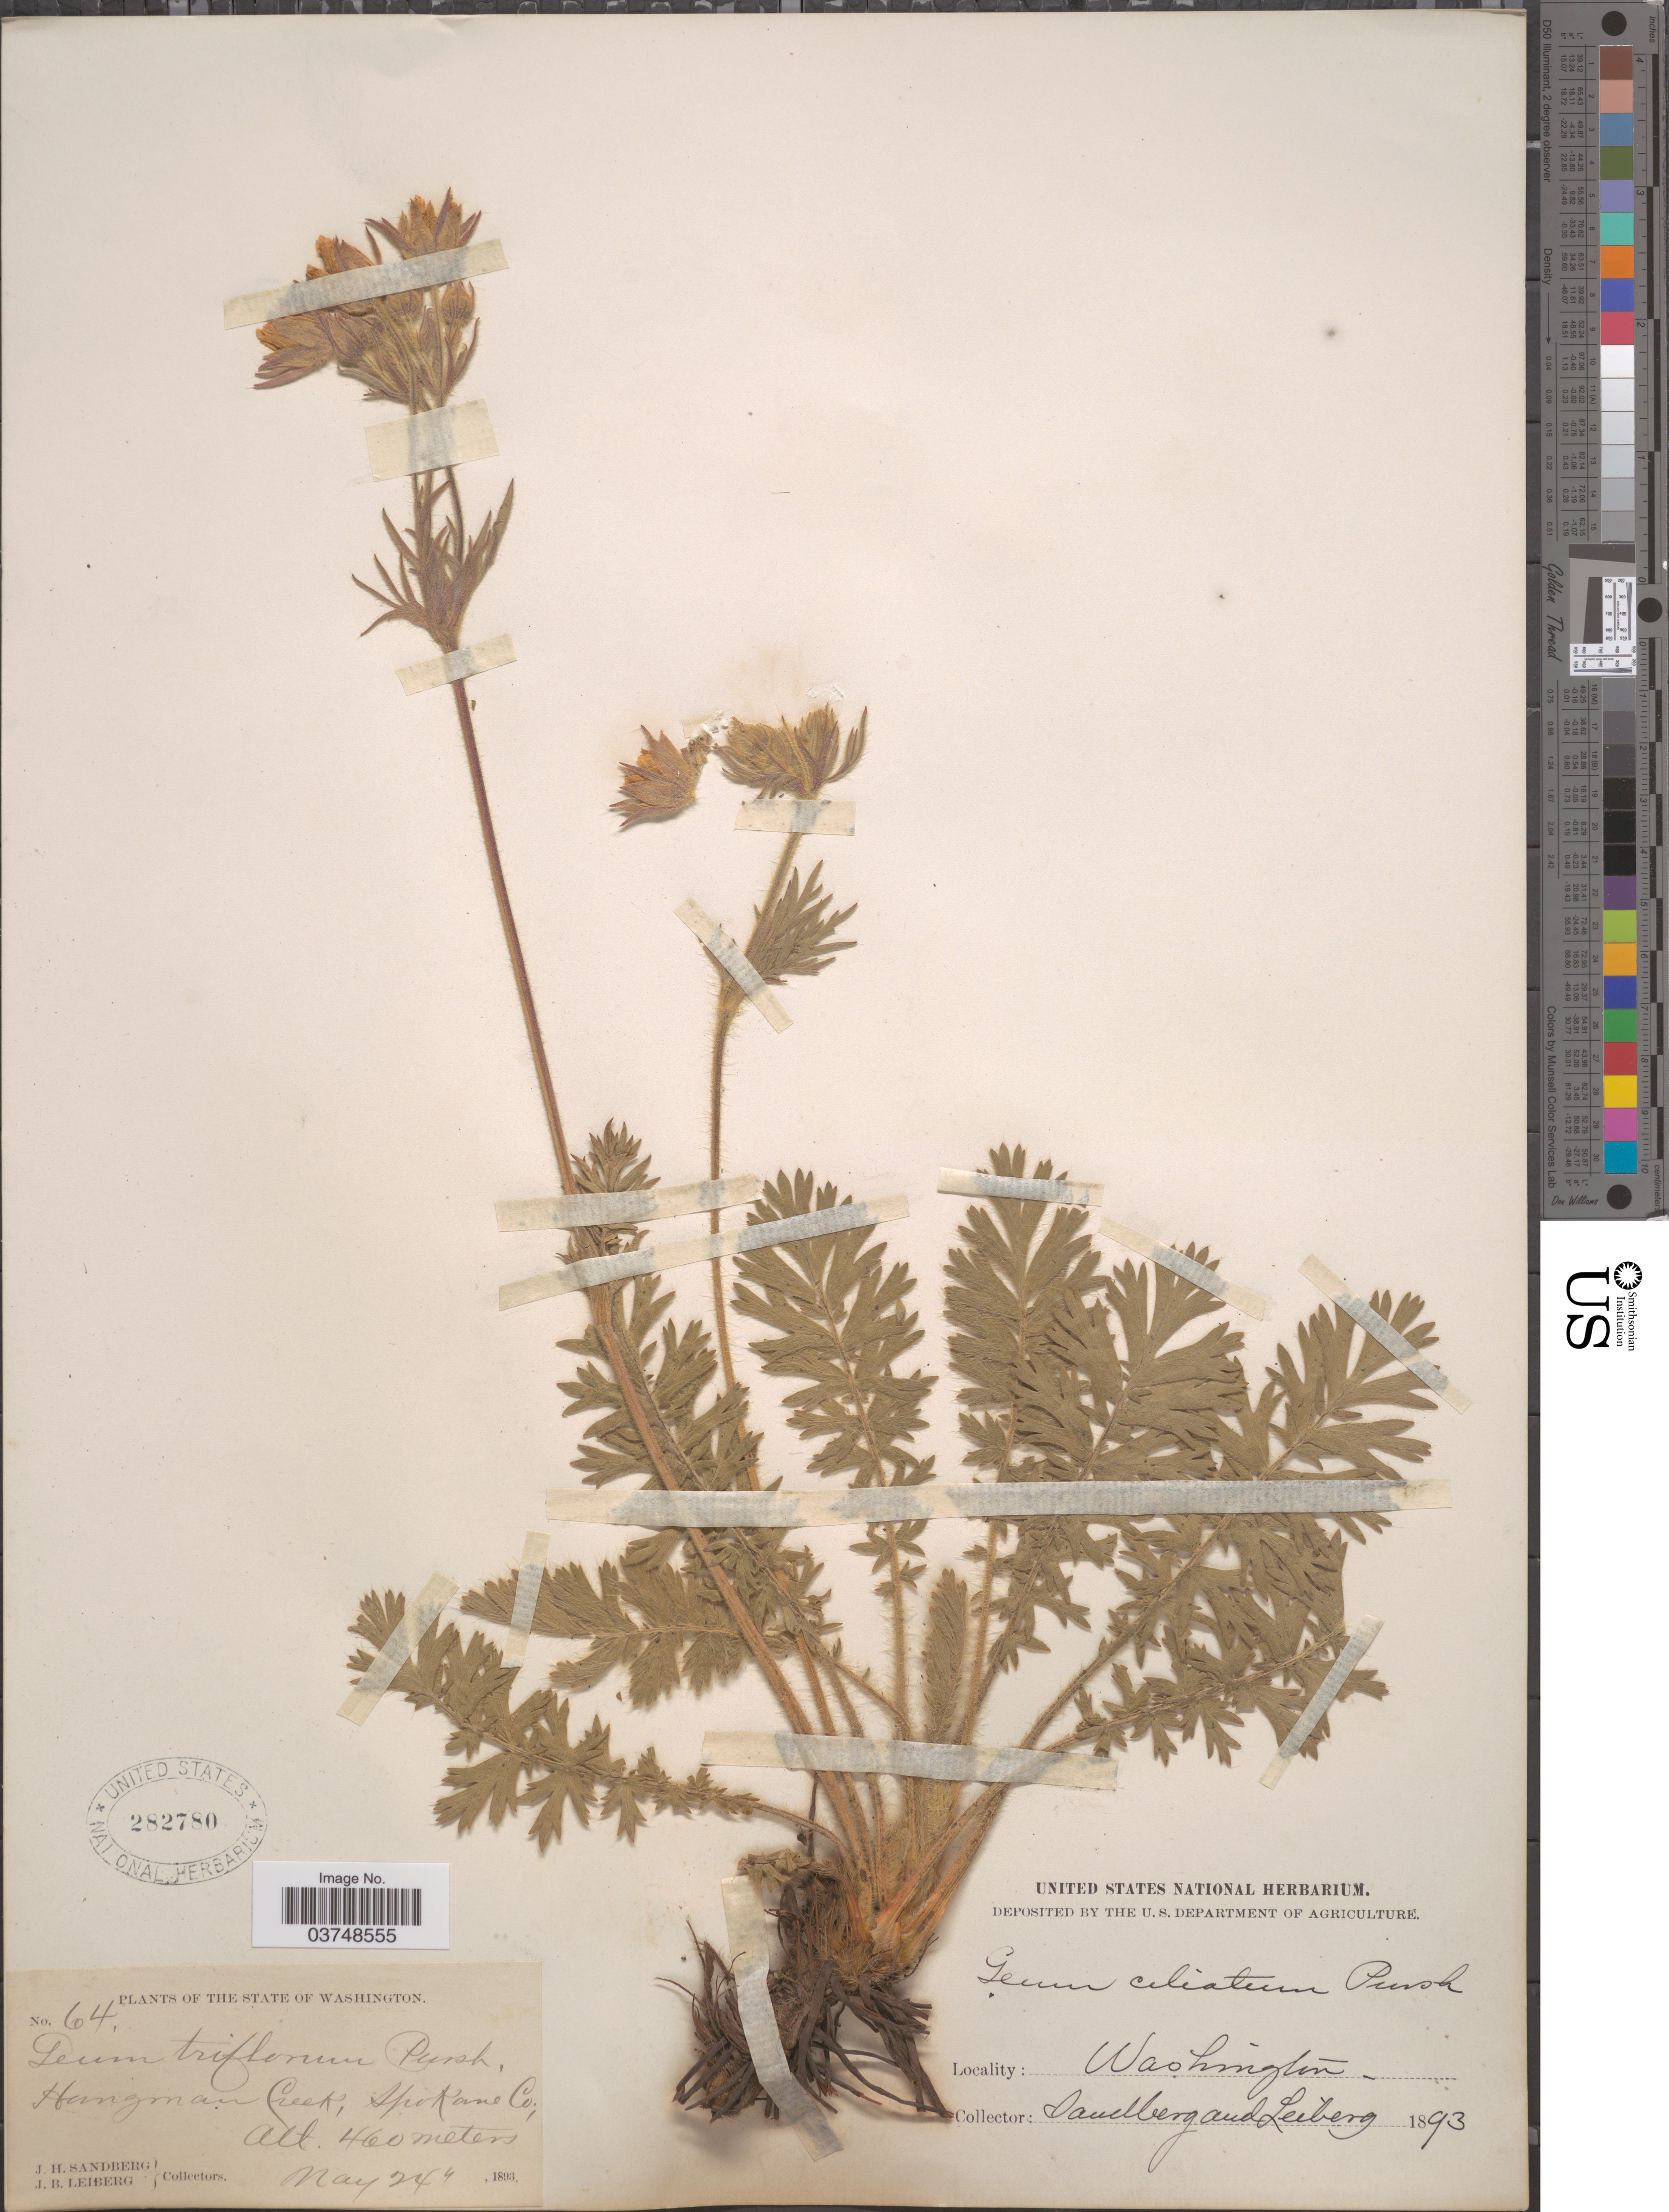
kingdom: Plantae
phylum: Tracheophyta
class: Magnoliopsida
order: Rosales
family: Rosaceae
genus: Geum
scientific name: Geum triflorum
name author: Pursh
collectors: J. H. Sandberg & J. B. Leiberg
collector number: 64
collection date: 1893-05-24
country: United States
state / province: Washington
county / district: Spokane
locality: Hangman Creek, Spokane Co.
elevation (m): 460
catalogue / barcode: US 282780